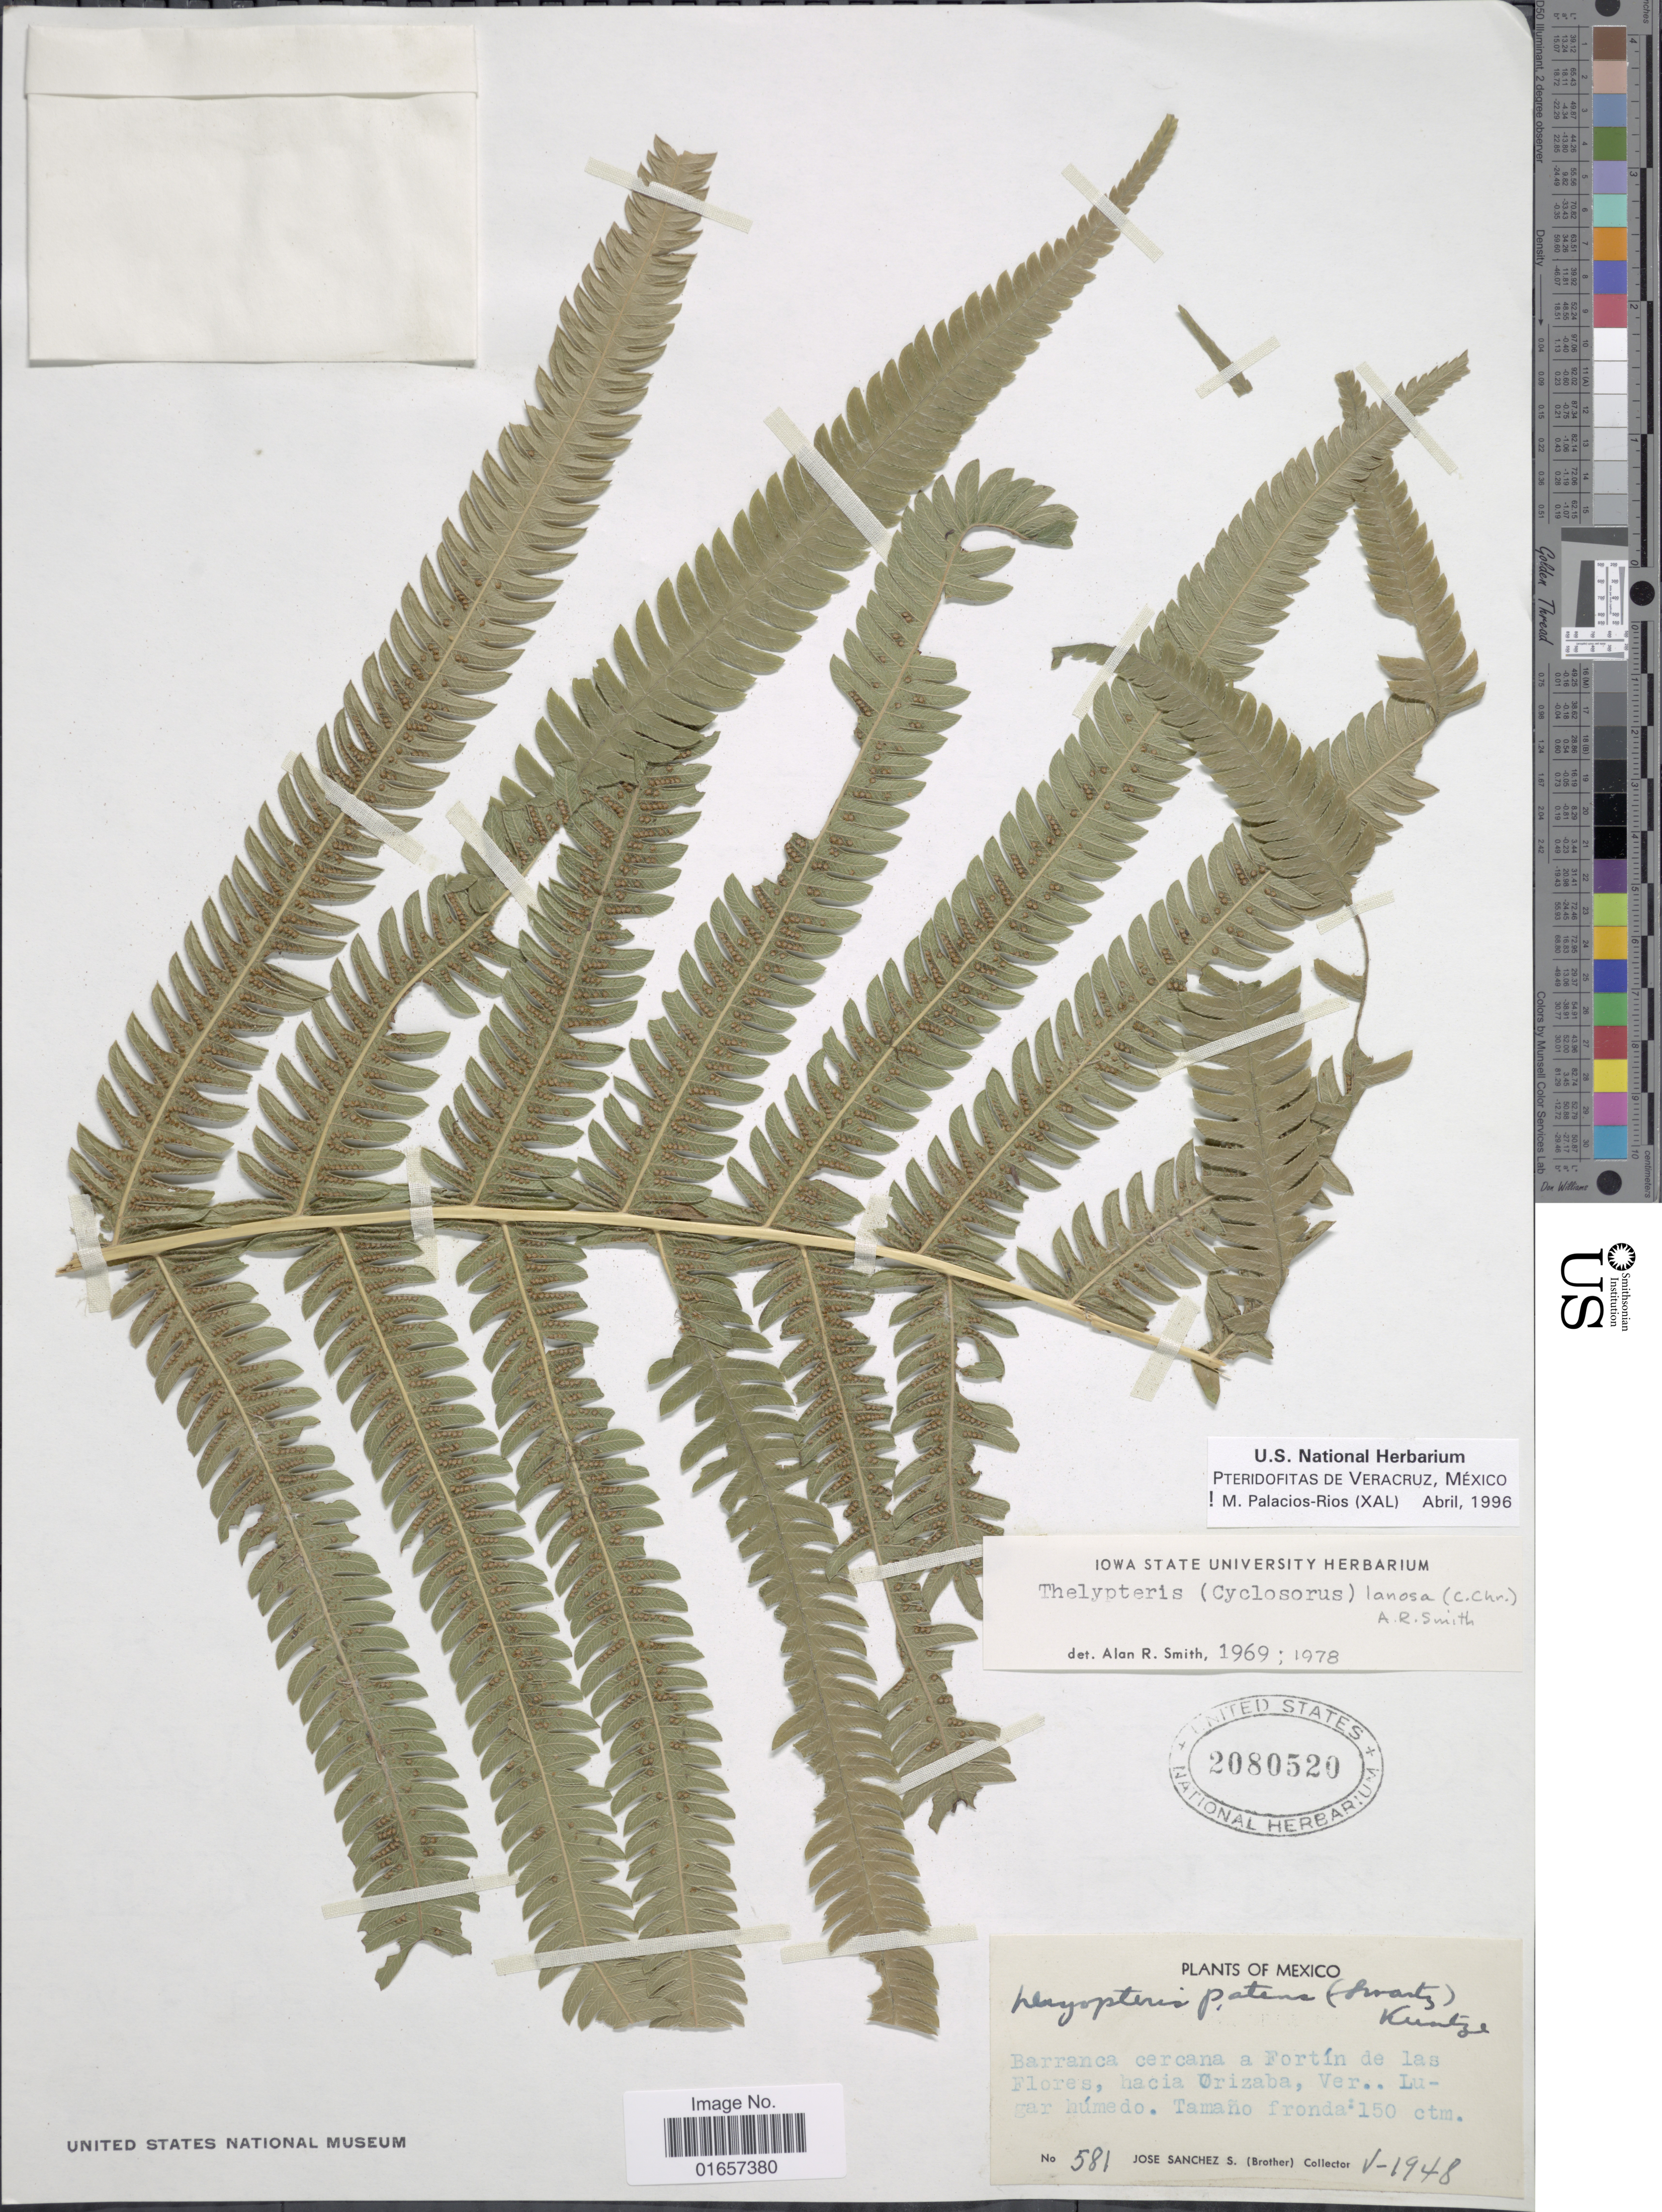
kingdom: Plantae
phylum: Tracheophyta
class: Polypodiopsida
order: Polypodiales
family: Thelypteridaceae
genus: Christella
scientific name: Christella lanosa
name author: (C. Chr.) Á. Löve & D. Löve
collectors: J. Sanchez S.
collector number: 581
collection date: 1948-05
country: Mexico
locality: Mexico, Barranca cercana a Fortín de las Flores, hacia Orizaba.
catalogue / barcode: US 2080520